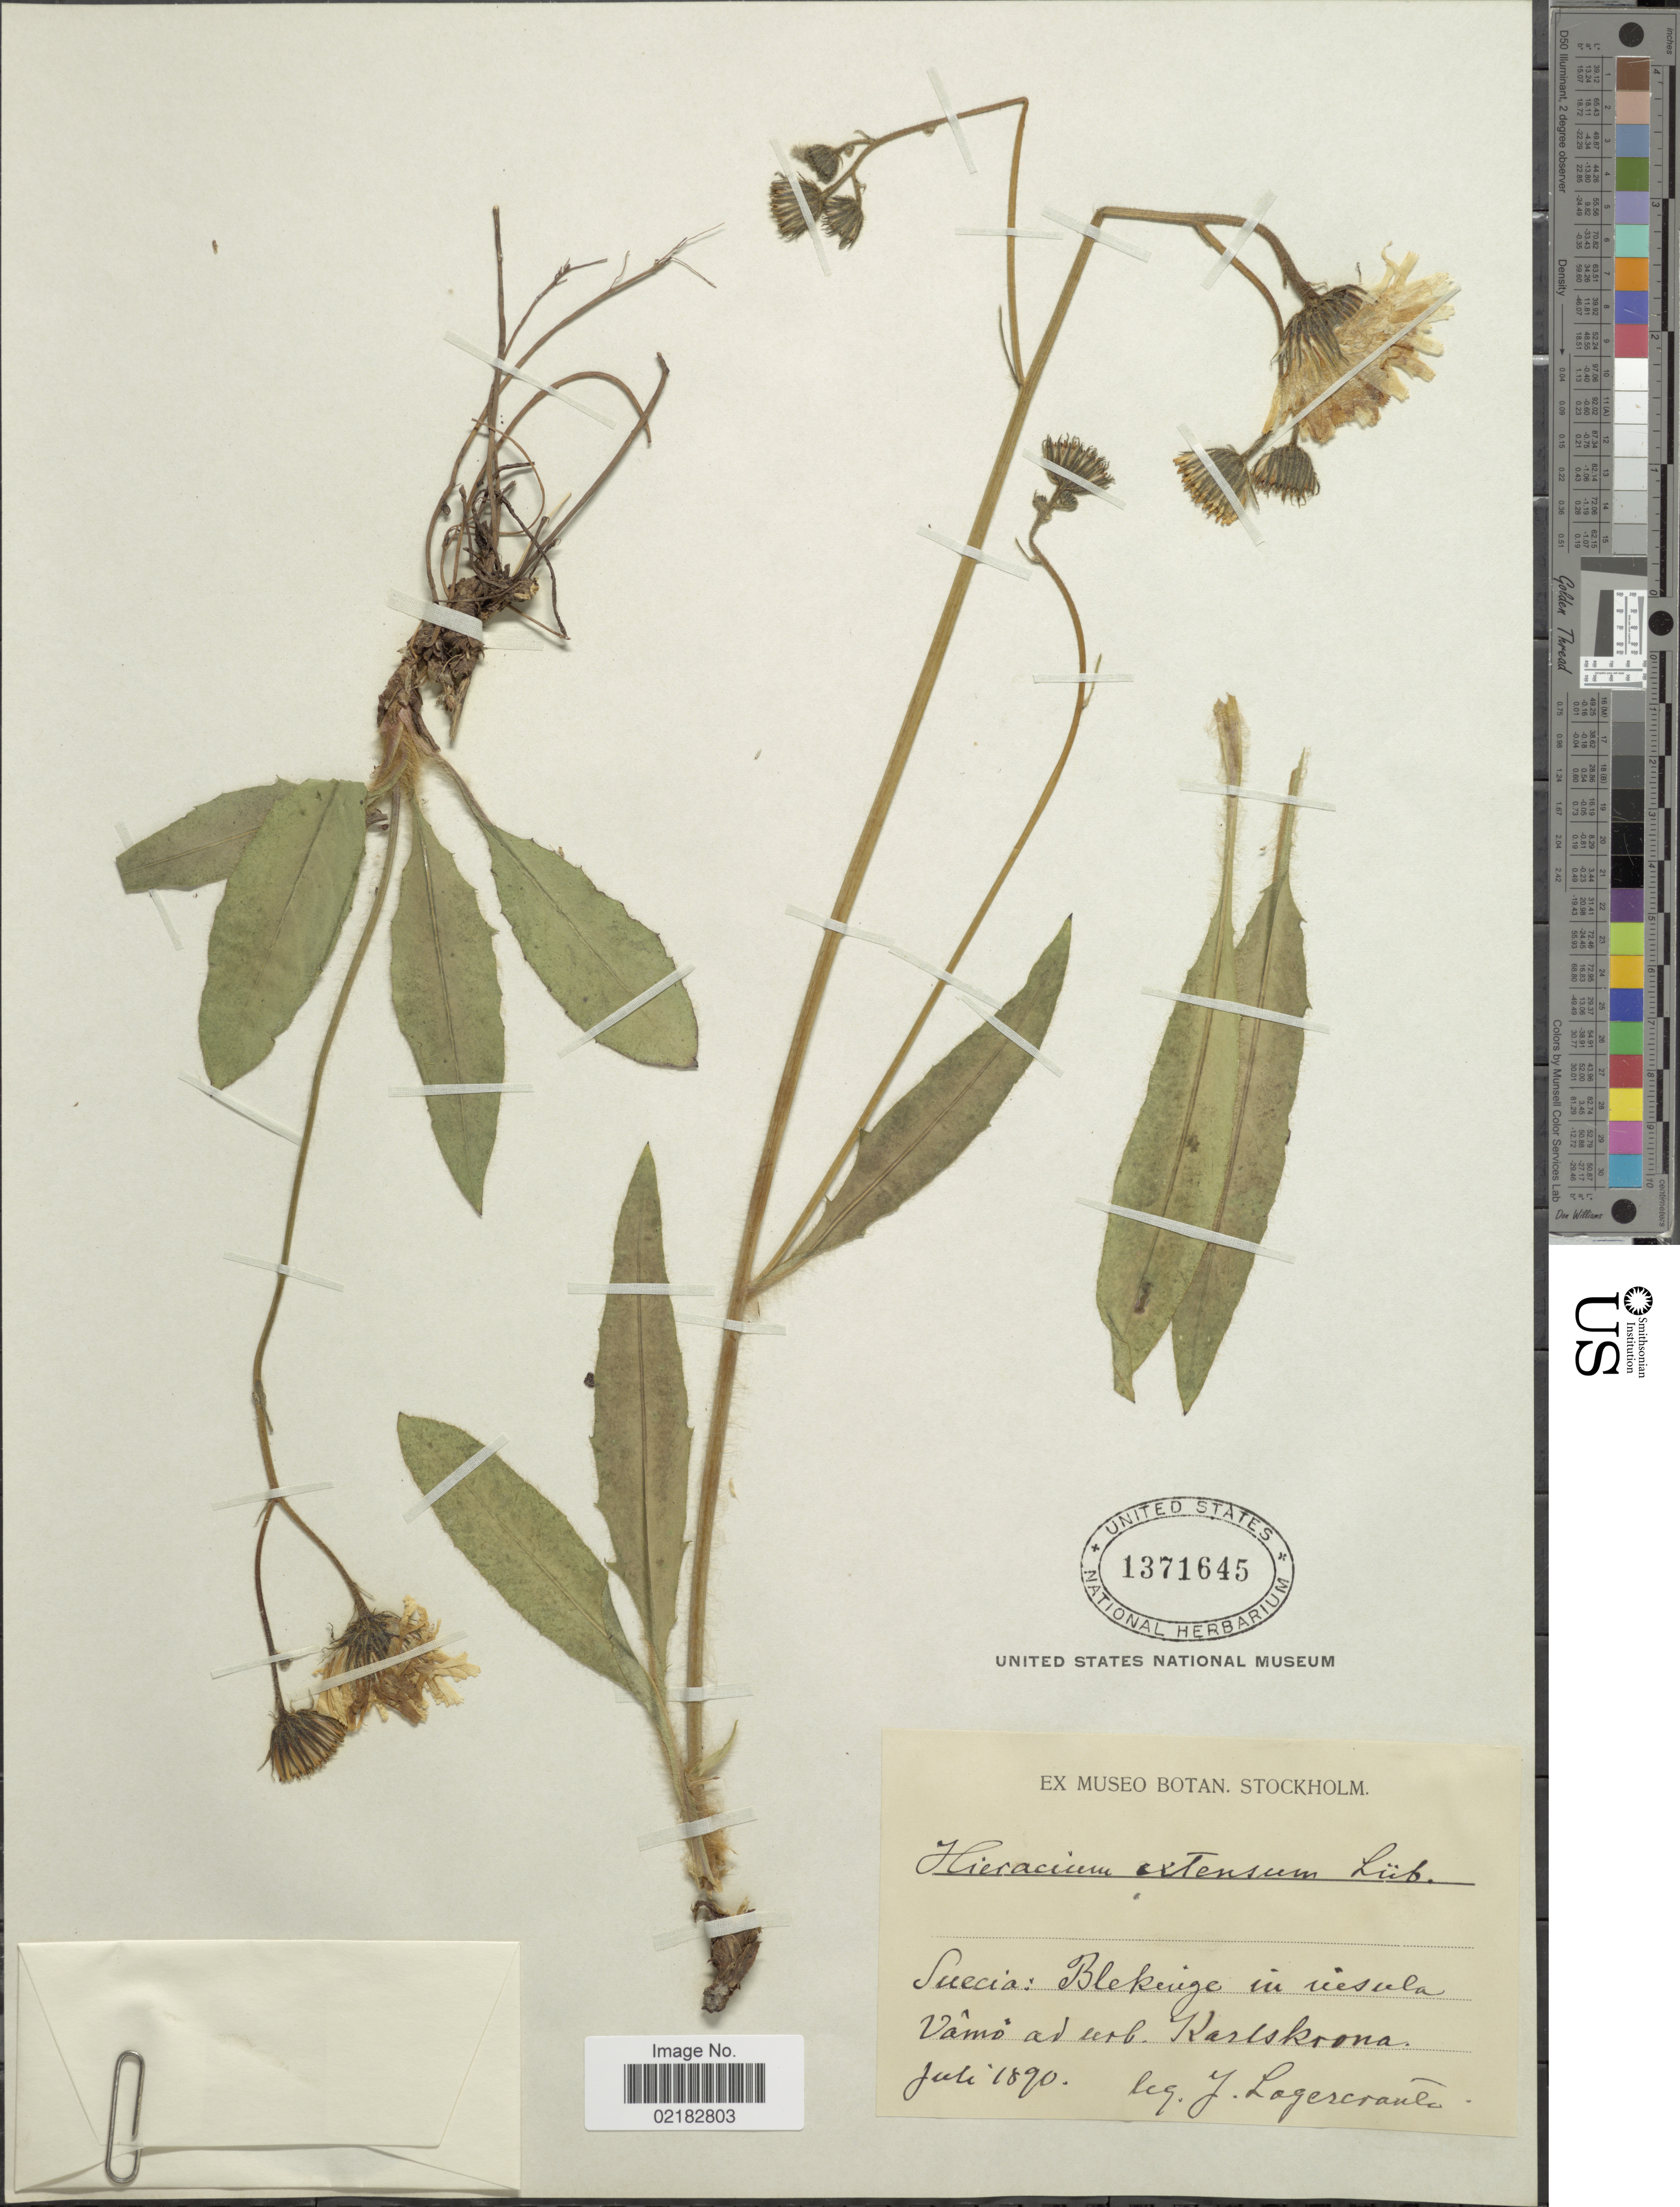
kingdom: Plantae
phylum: Tracheophyta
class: Magnoliopsida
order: Asterales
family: Asteraceae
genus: Hieracium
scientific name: Hieracium extensum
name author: Lübeck ex Lindeb.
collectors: J. Lagerkrantz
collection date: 1890-07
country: Sweden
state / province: Blekinge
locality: Suecia: Blekinge in insula Vämö ad urb. Karlskrona.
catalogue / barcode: US 1371645